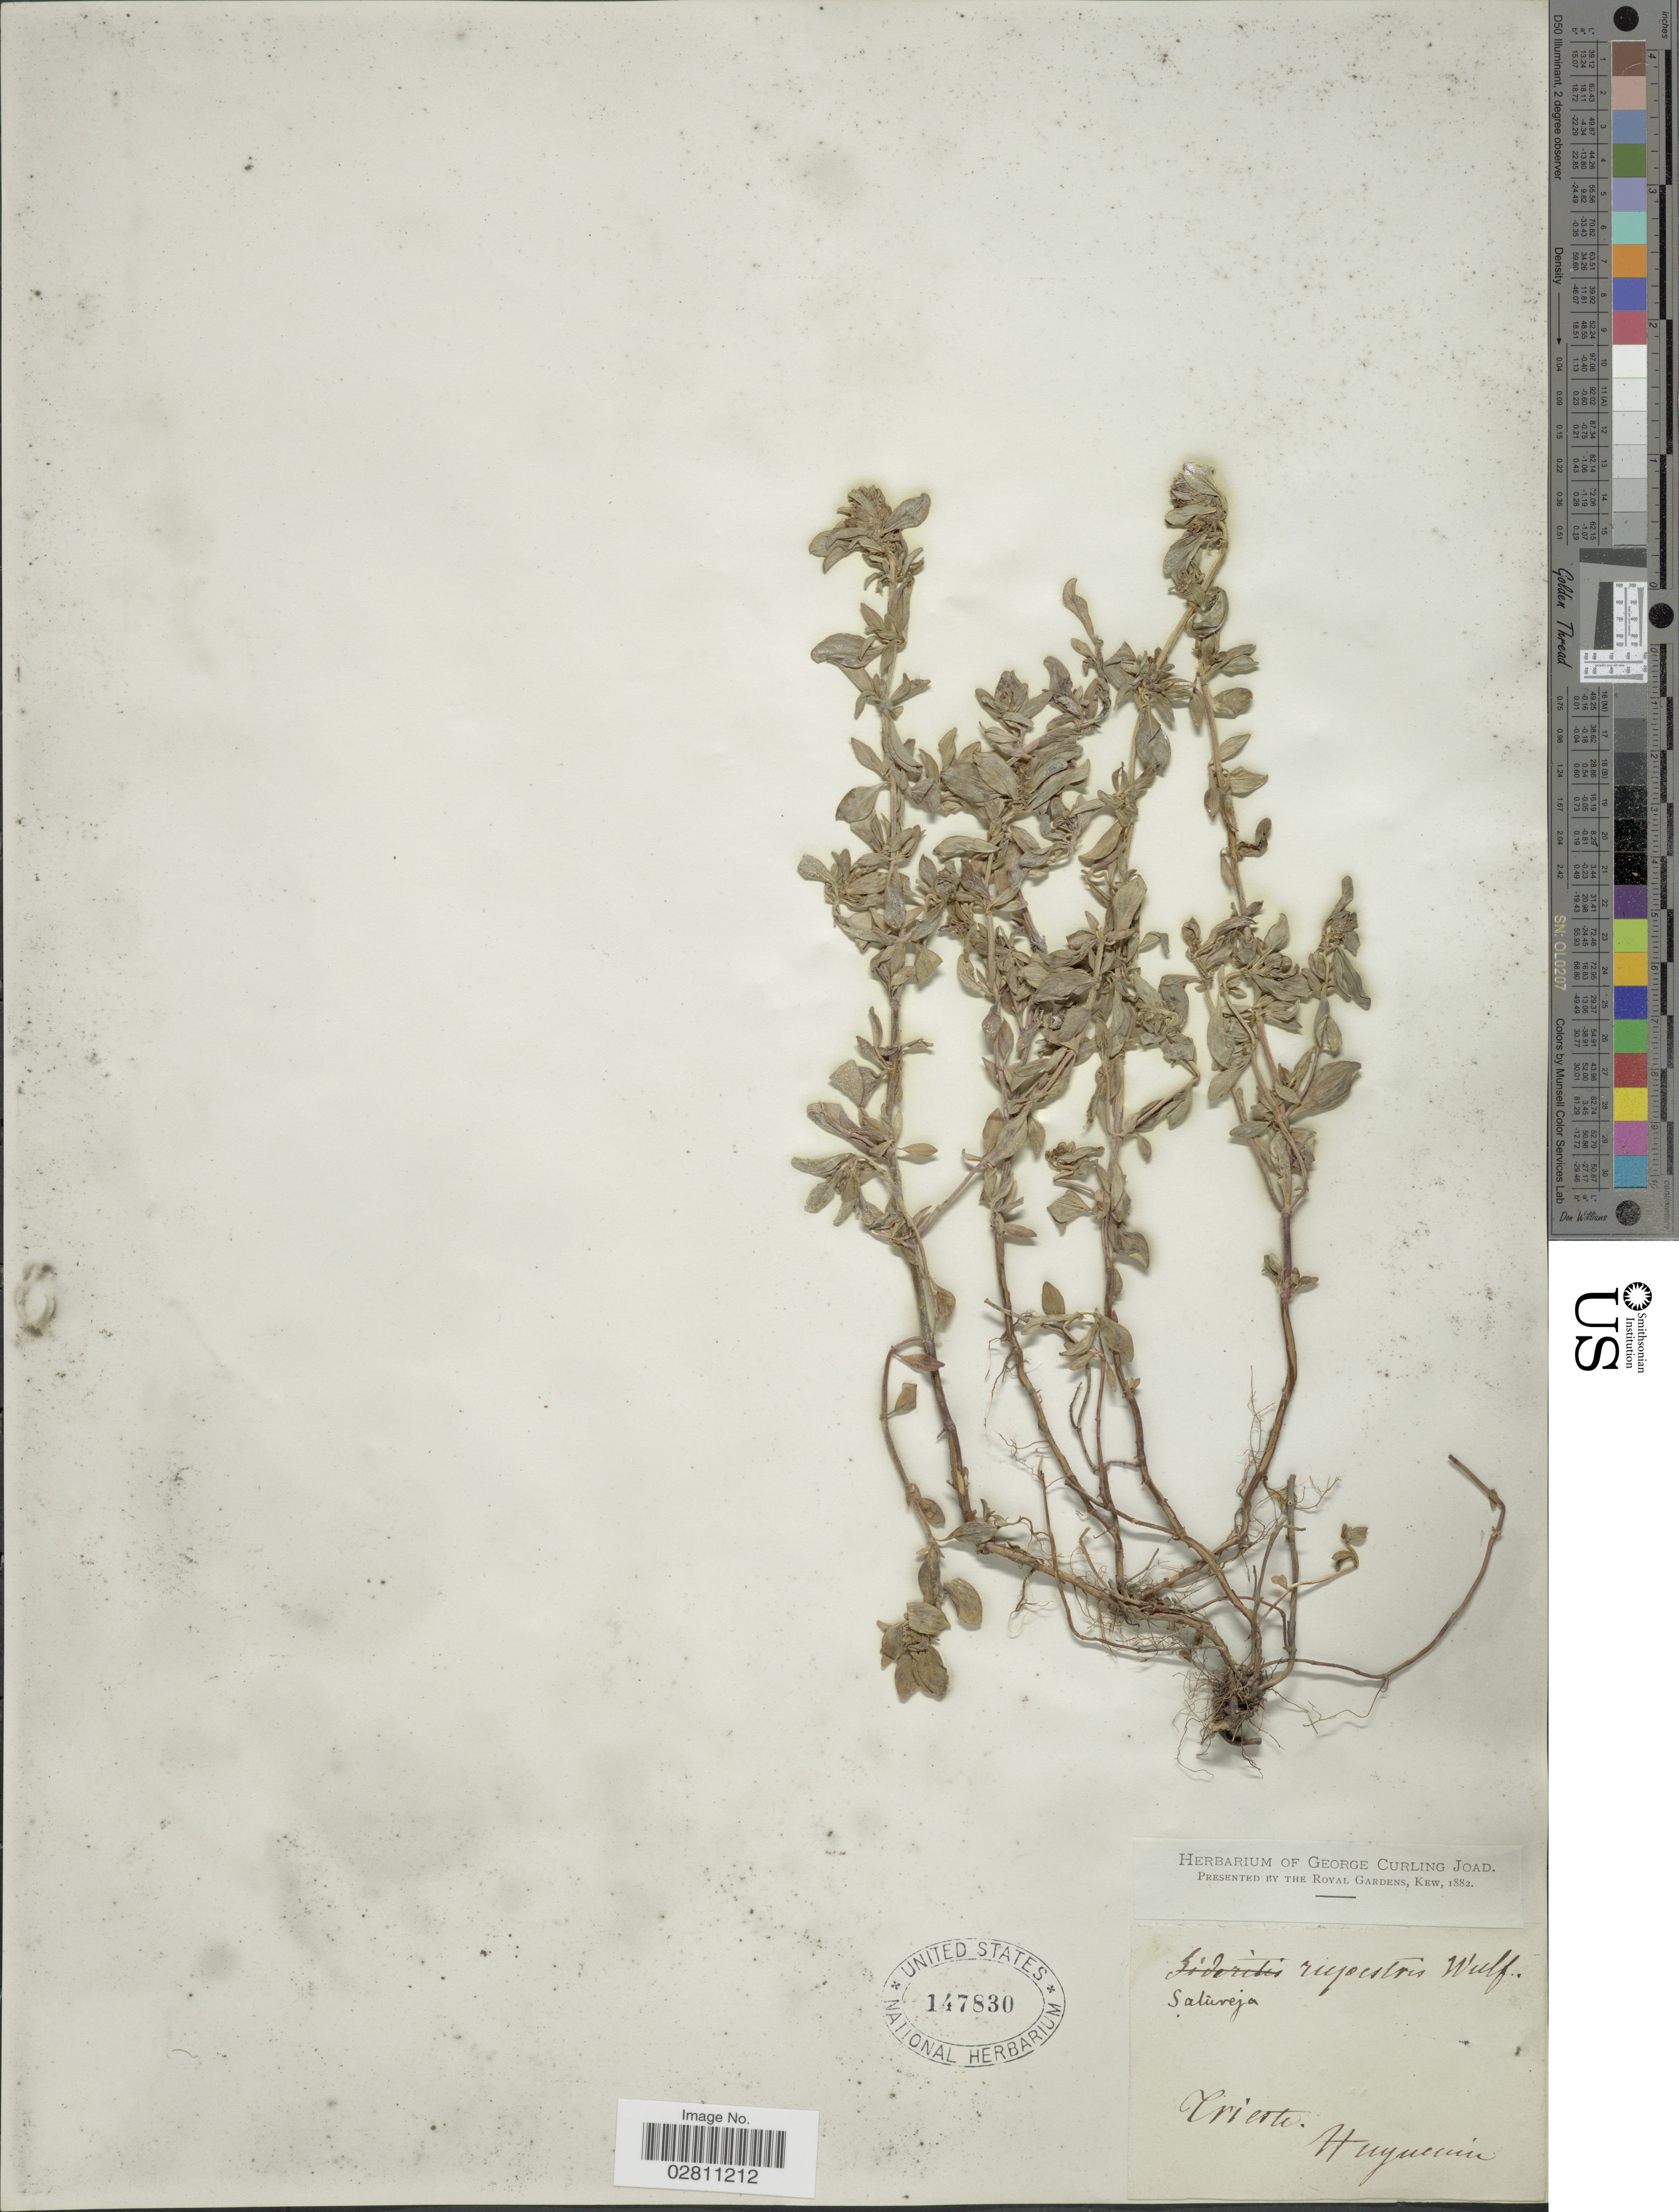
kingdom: Plantae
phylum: Tracheophyta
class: Magnoliopsida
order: Lamiales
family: Lamiaceae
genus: Clinopodium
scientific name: Clinopodium thymifolium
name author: (Scop.) Kuntze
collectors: Huyueceen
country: Italy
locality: Trieste.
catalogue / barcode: US 147830